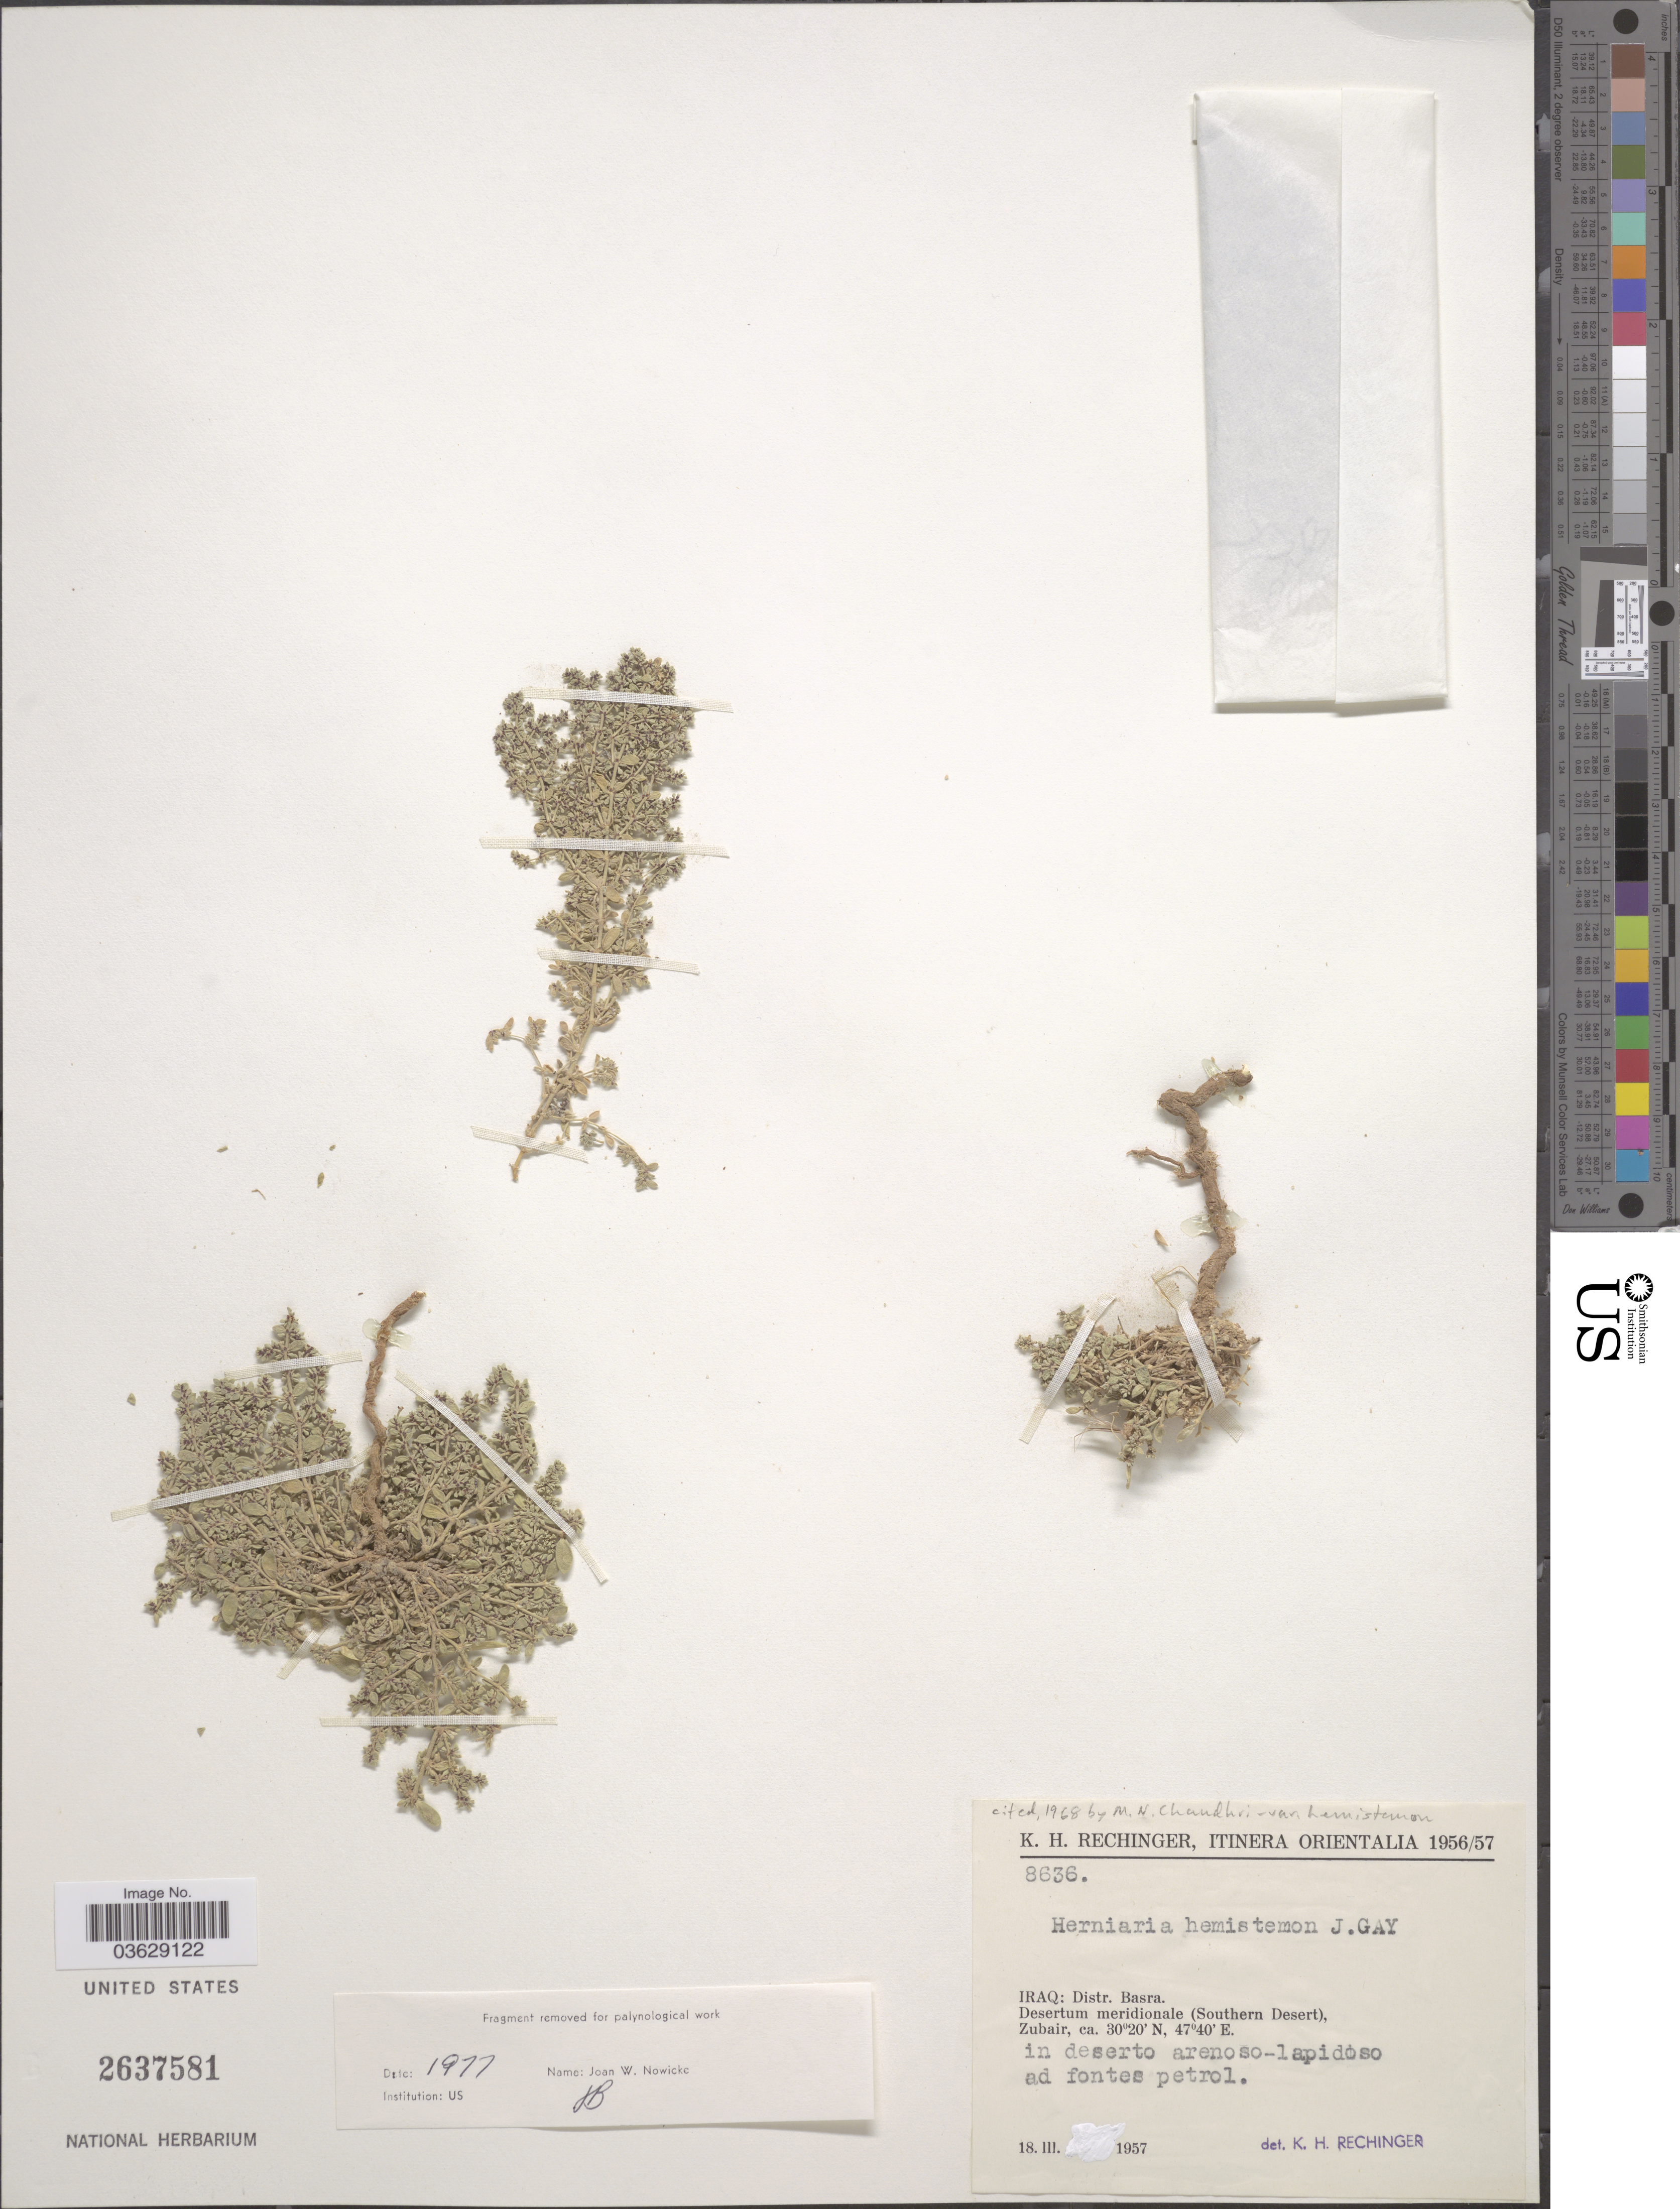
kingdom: Plantae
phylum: Tracheophyta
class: Magnoliopsida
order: Caryophyllales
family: Caryophyllaceae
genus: Herniaria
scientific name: Herniaria hemistemon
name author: J. Gay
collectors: K. H. Rechinger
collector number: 8636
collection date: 1957-03-18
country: Iraq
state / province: Al Basrah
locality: Distr. Basra. Desertum meridionale (Southern Desert), Zubair.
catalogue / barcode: US 2637581